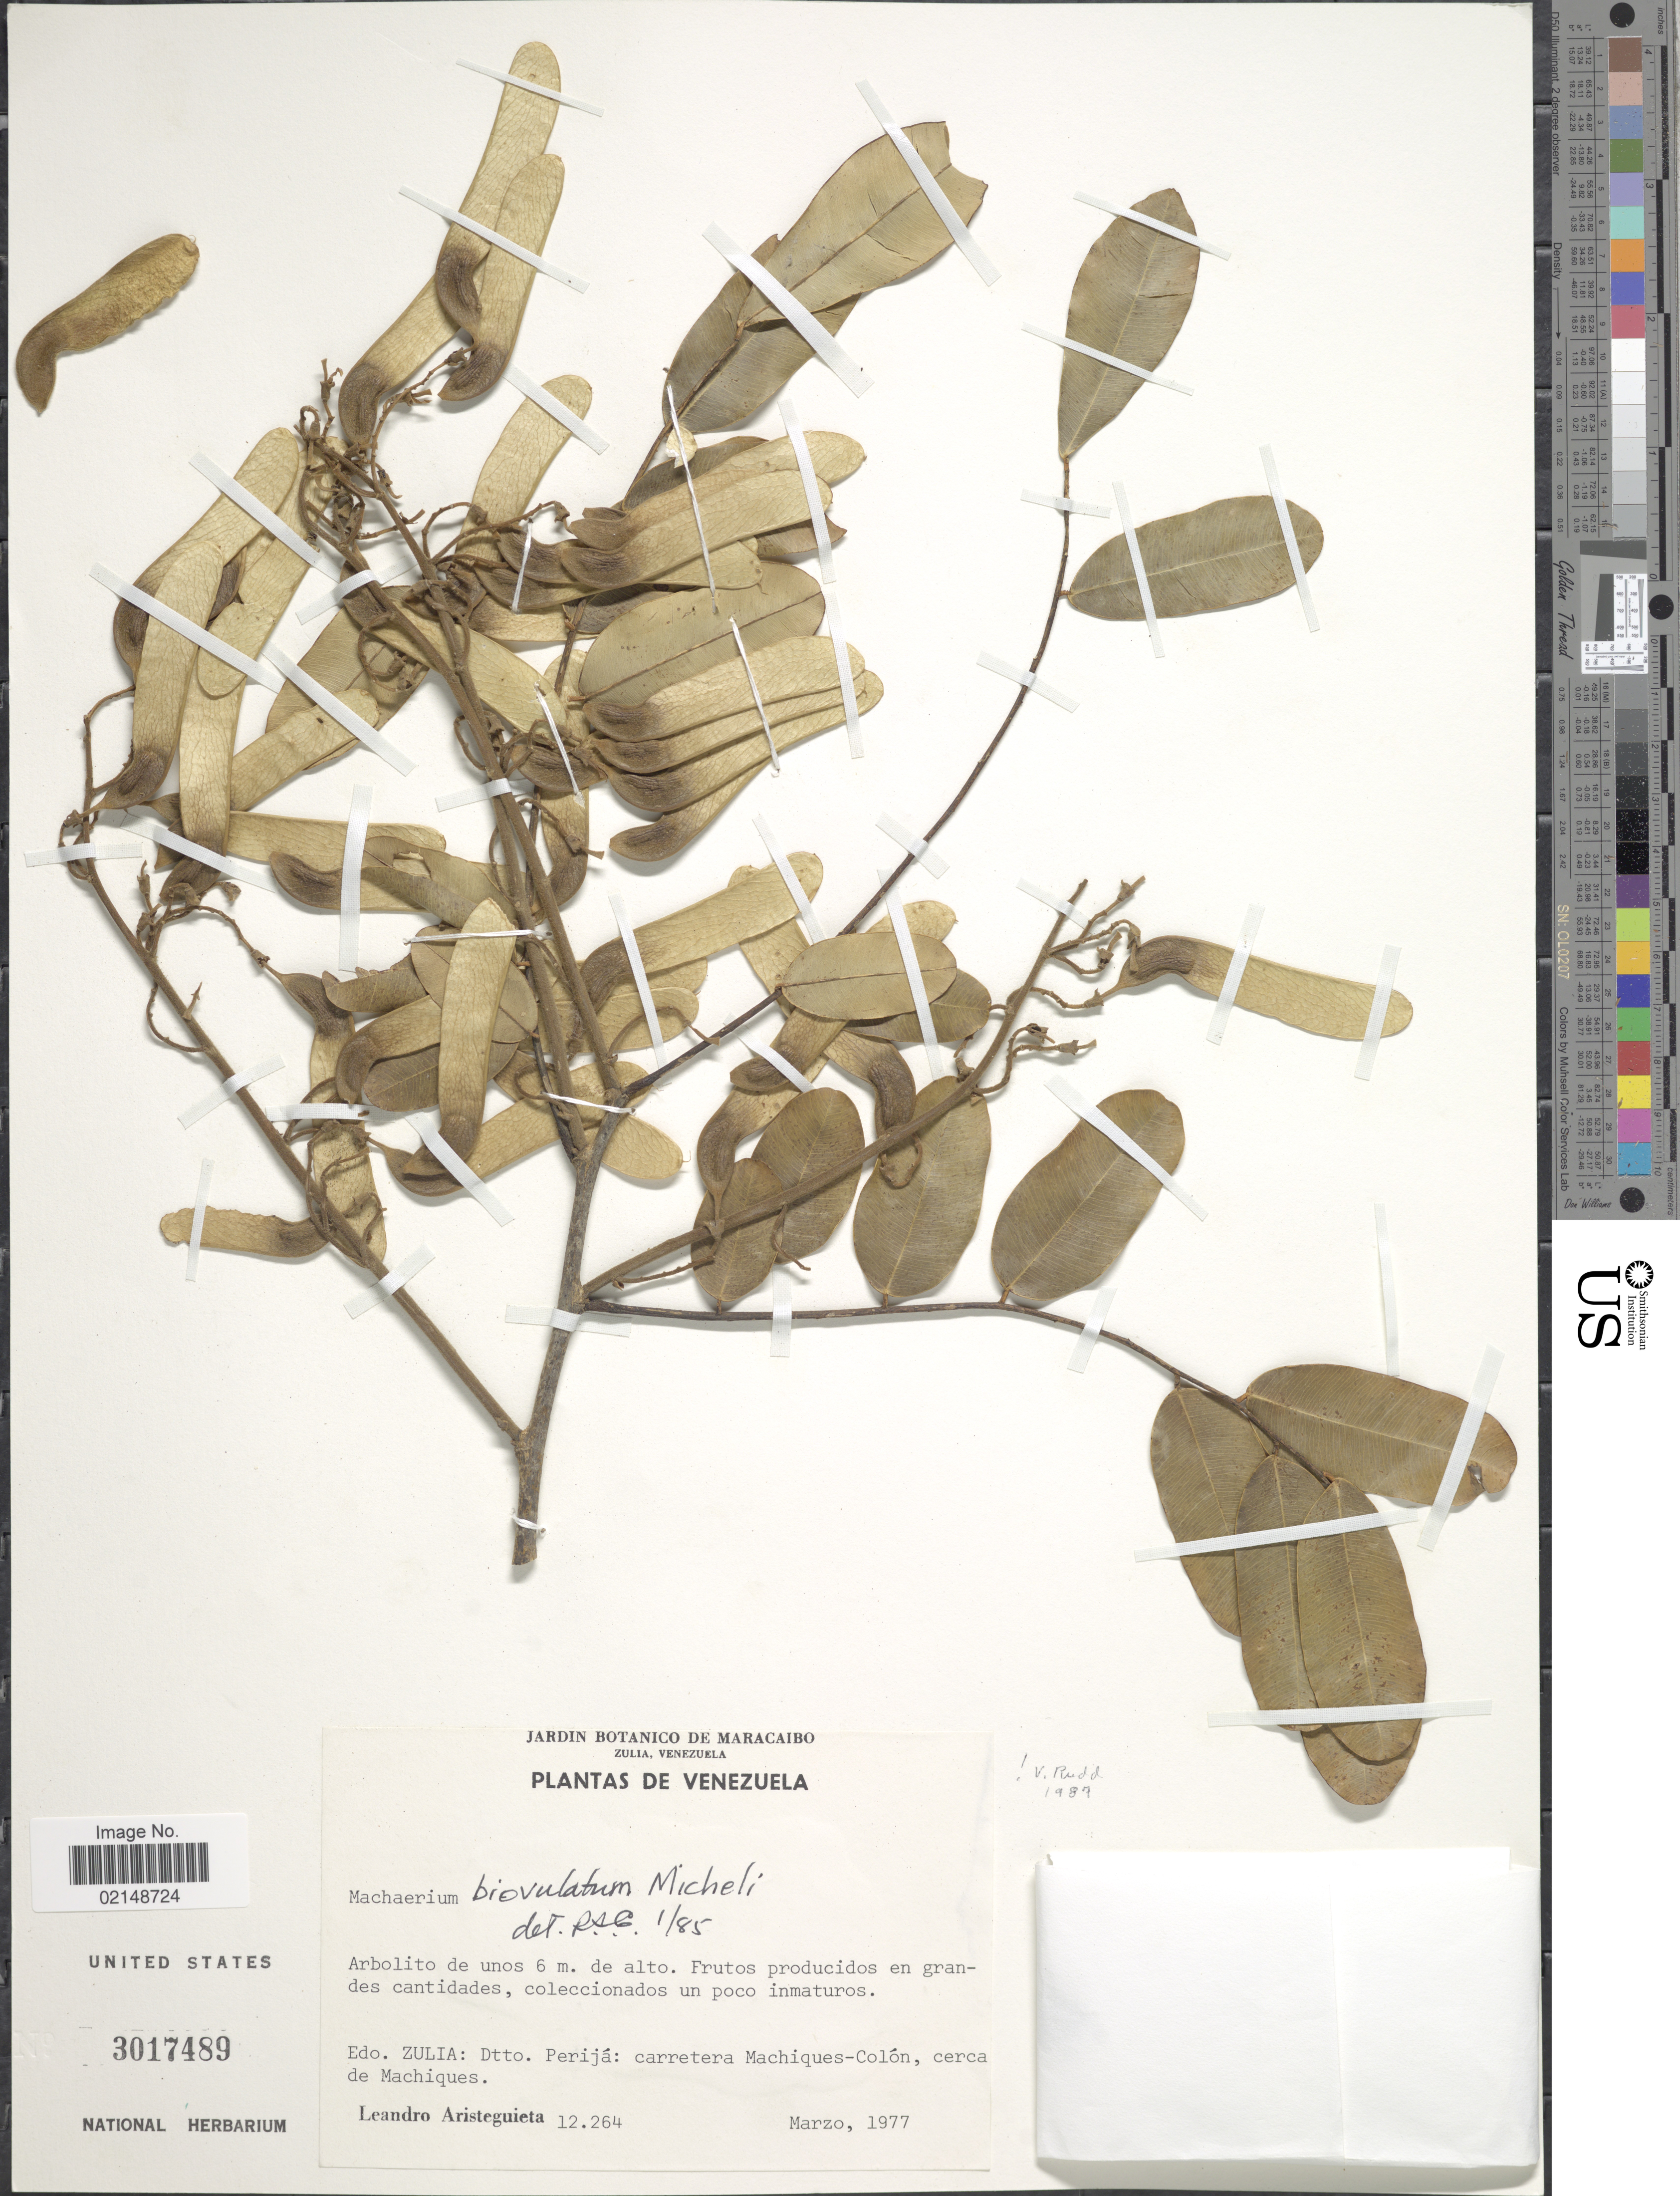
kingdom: Plantae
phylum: Tracheophyta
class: Magnoliopsida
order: Fabales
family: Fabaceae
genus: Machaerium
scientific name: Machaerium biovulatum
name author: Micheli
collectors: L. Aristeguieta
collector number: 12264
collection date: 1977-03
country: Venezuela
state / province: Zulia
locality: Dtto. Perija, carretera Machiques-Colon, cerca de Machiques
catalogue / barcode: US 3017489